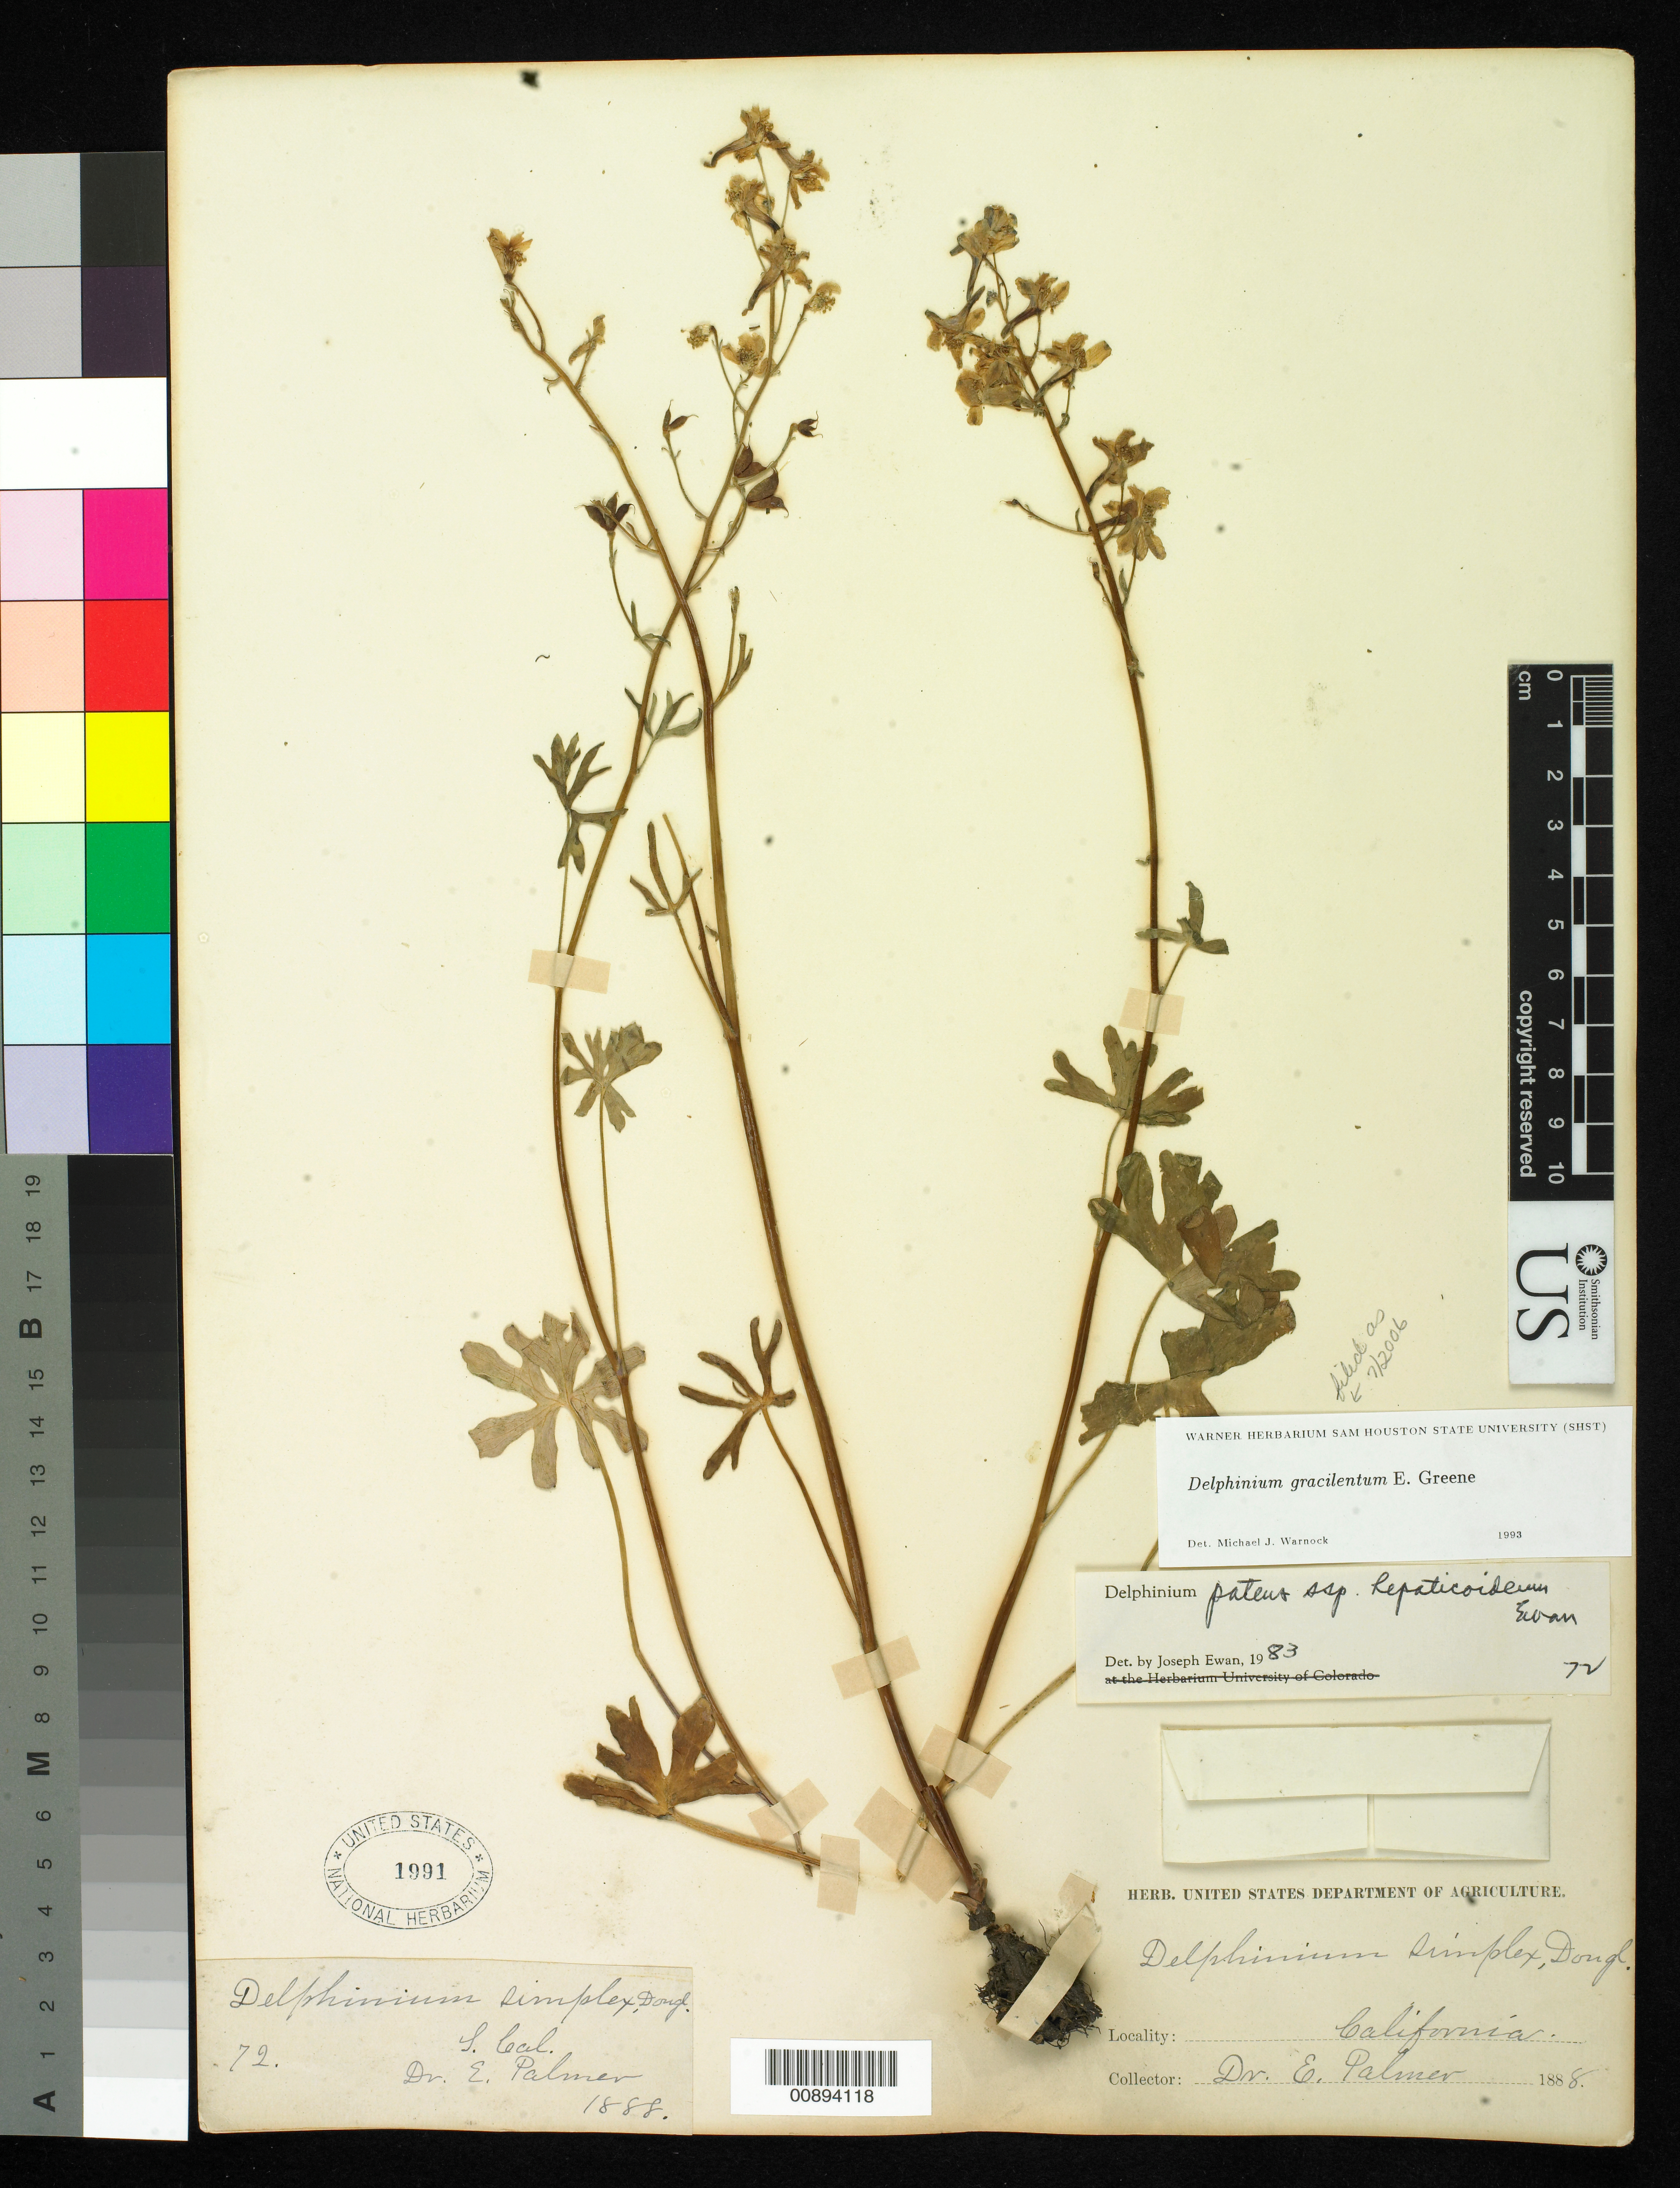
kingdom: Plantae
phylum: Tracheophyta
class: Magnoliopsida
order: Ranunculales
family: Ranunculaceae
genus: Delphinium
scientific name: Delphinium gracilentum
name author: Greene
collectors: E. Palmer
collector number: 72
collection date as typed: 1888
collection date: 1888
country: United States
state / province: California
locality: S California.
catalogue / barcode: US 1991